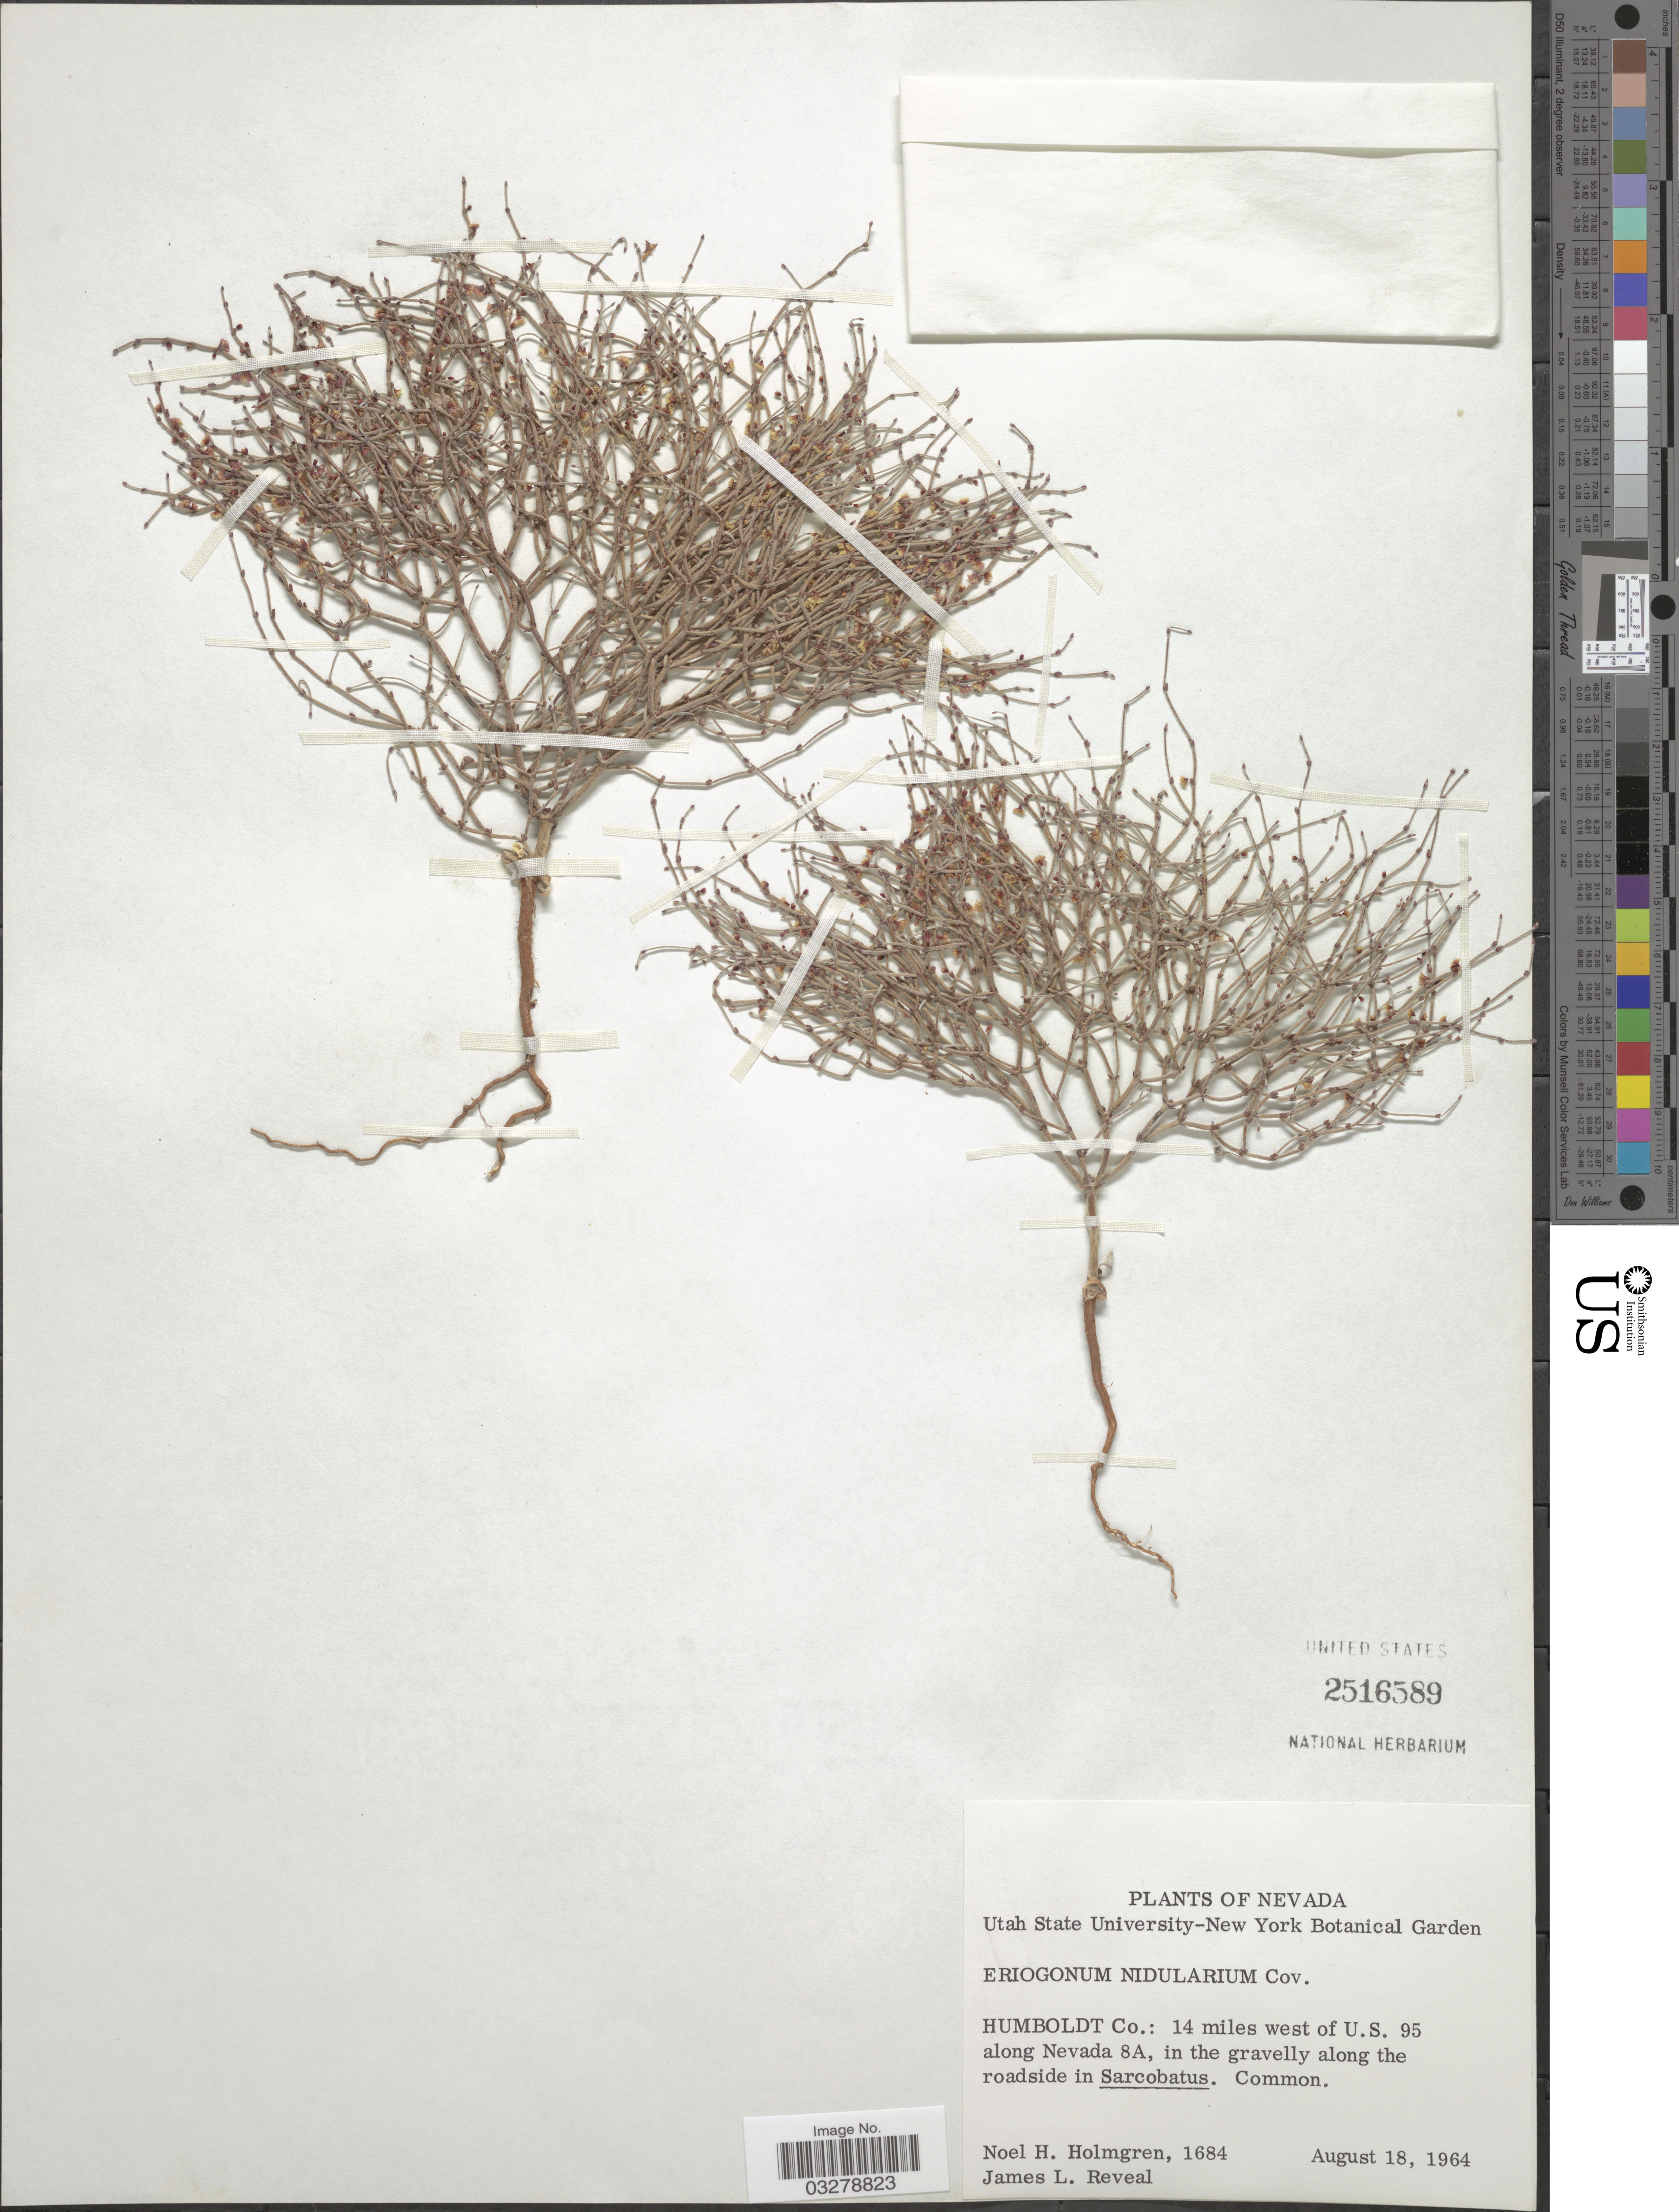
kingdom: Plantae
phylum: Tracheophyta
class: Magnoliopsida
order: Caryophyllales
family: Polygonaceae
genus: Eriogonum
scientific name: Eriogonum nidularium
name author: Coville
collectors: N. H. Holmgren & J. L. Reveal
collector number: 1684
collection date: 1964-08-18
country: United States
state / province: Nevada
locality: Humboldt Co.: 14 miles west of U.S. 95 along Nevada 8A, in the gravelly along the roadside in Sarcobatus.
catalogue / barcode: US 2516589